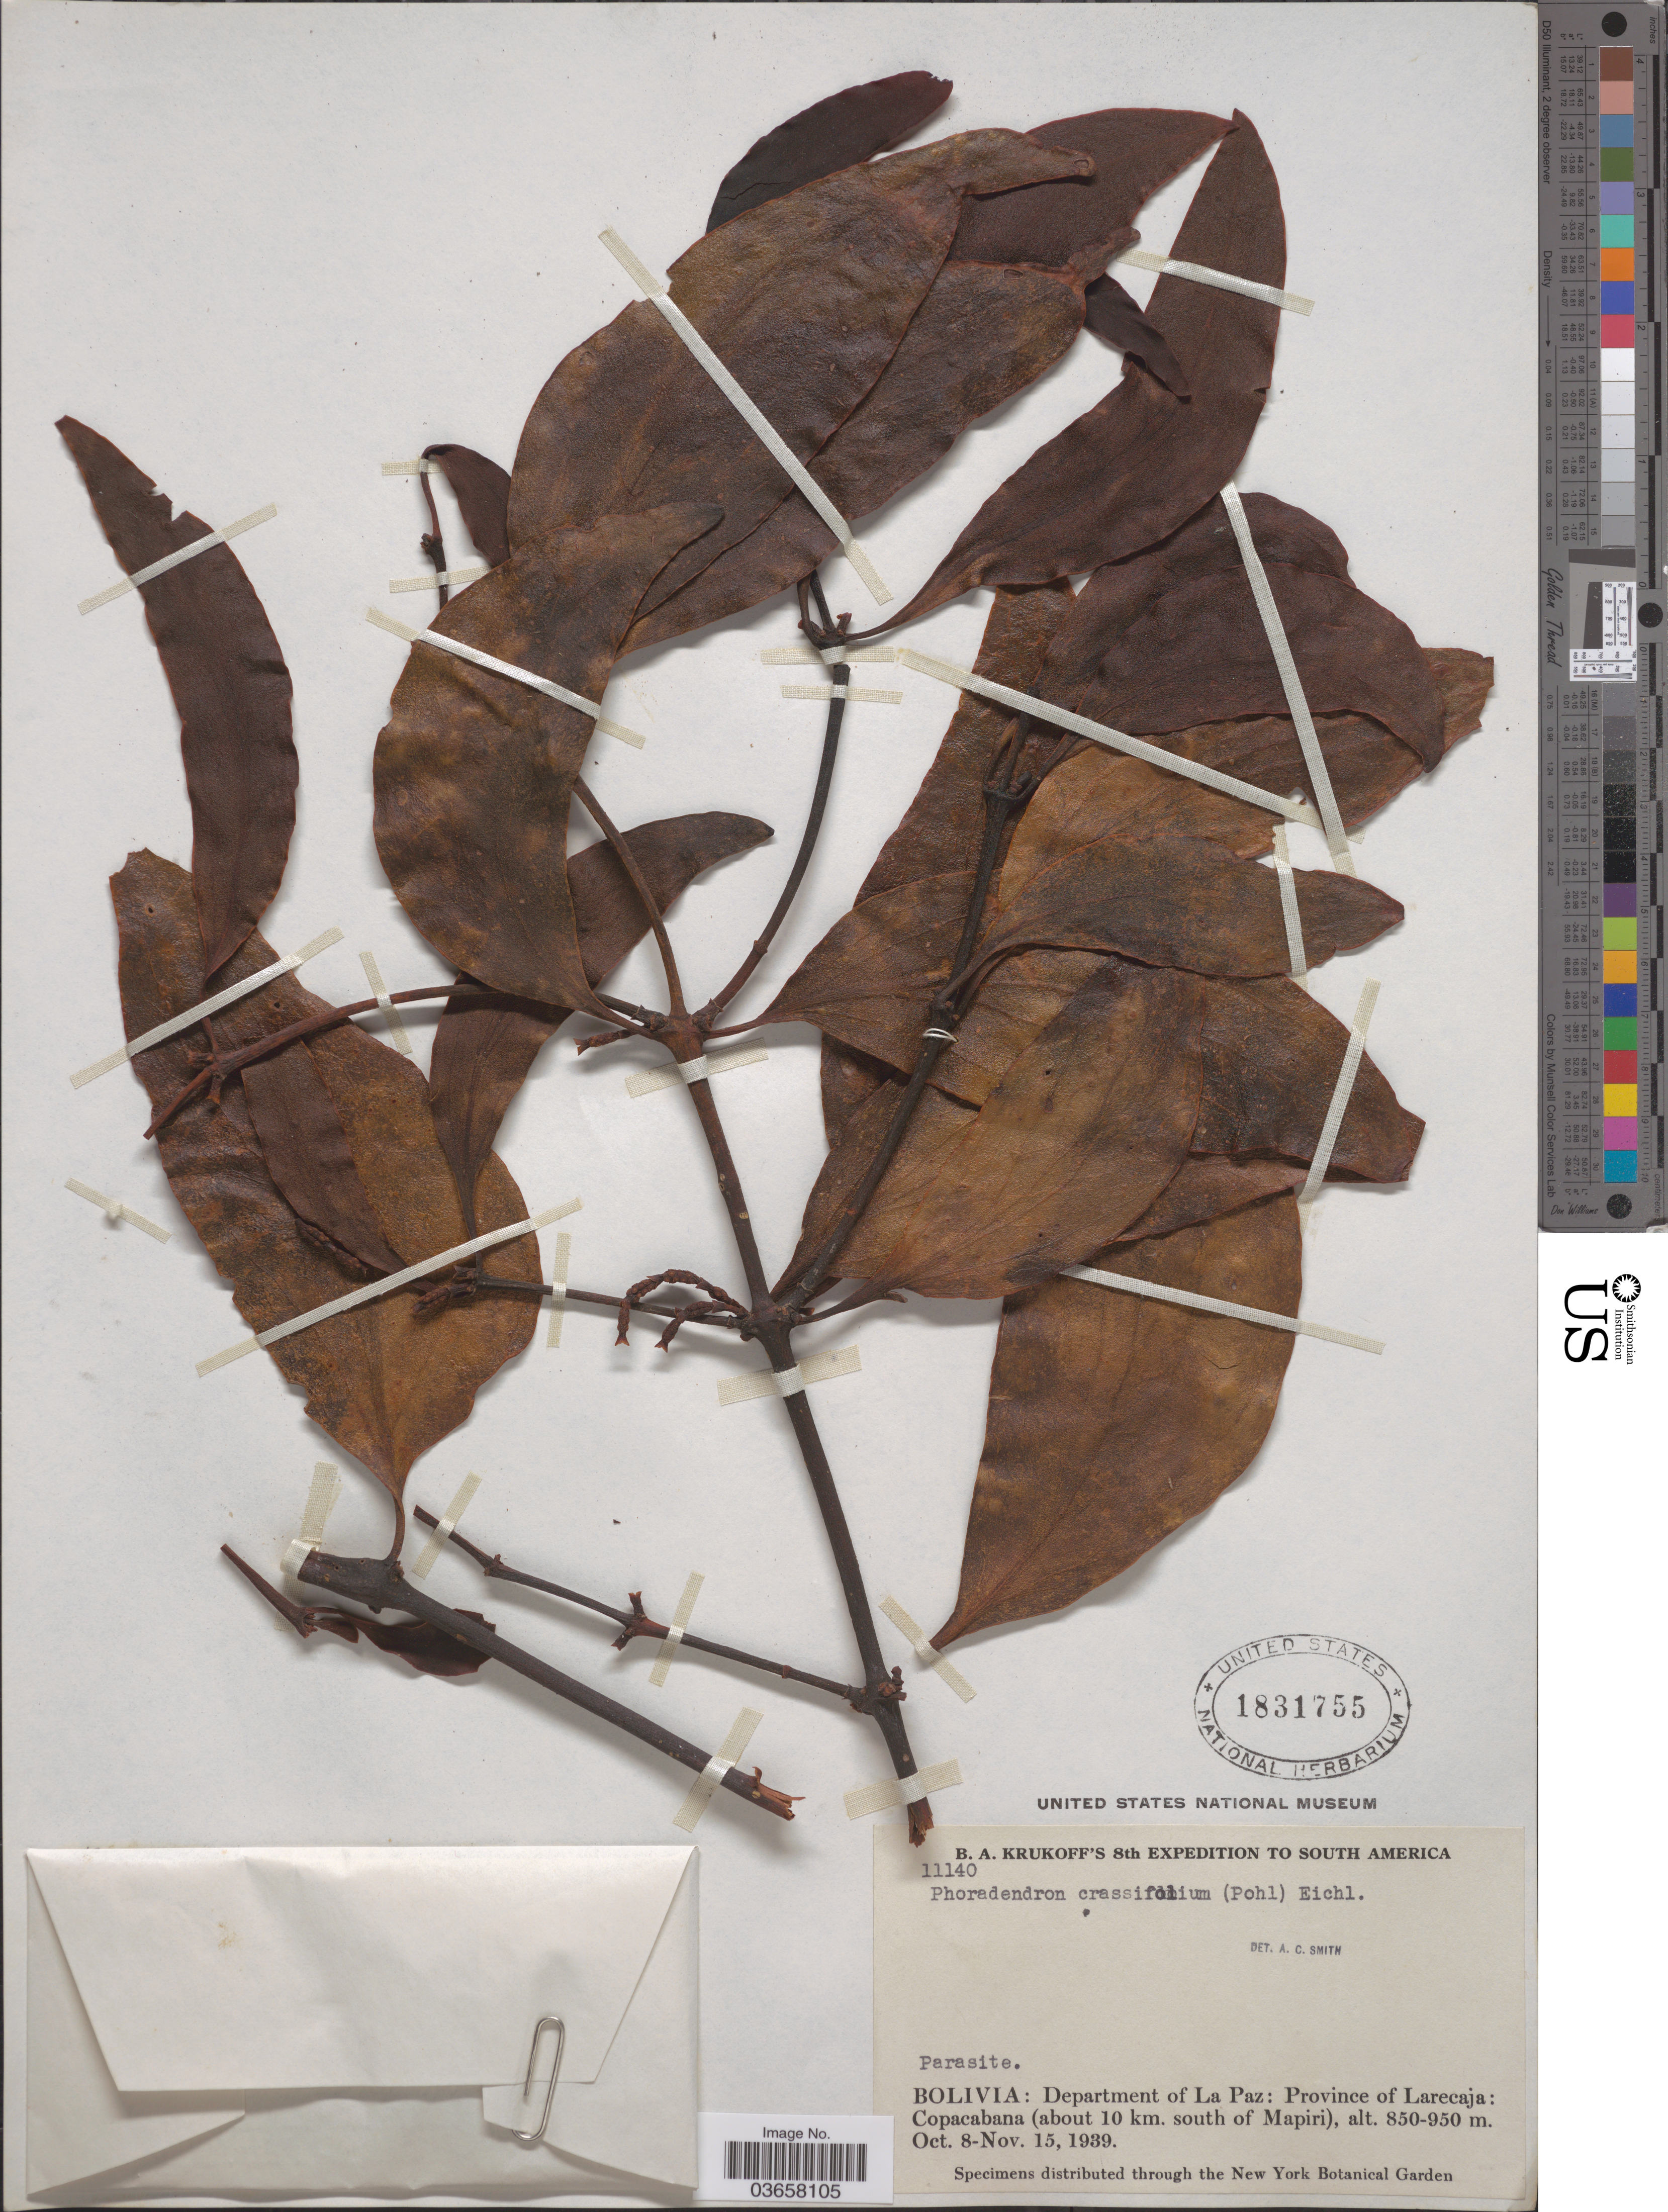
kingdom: Plantae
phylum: Tracheophyta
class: Magnoliopsida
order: Santalales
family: Viscaceae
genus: Phoradendron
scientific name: Phoradendron crassifolium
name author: (Pohl ex DC.) Eichler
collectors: B. A. Krukoff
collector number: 11140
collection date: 1939-10-08/1939-11-15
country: Bolivia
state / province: La Paz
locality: Department of La Paz: Province of Larecaja: Copacabana (about 10 km. south of Mapiri.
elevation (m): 850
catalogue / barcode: US 1831755